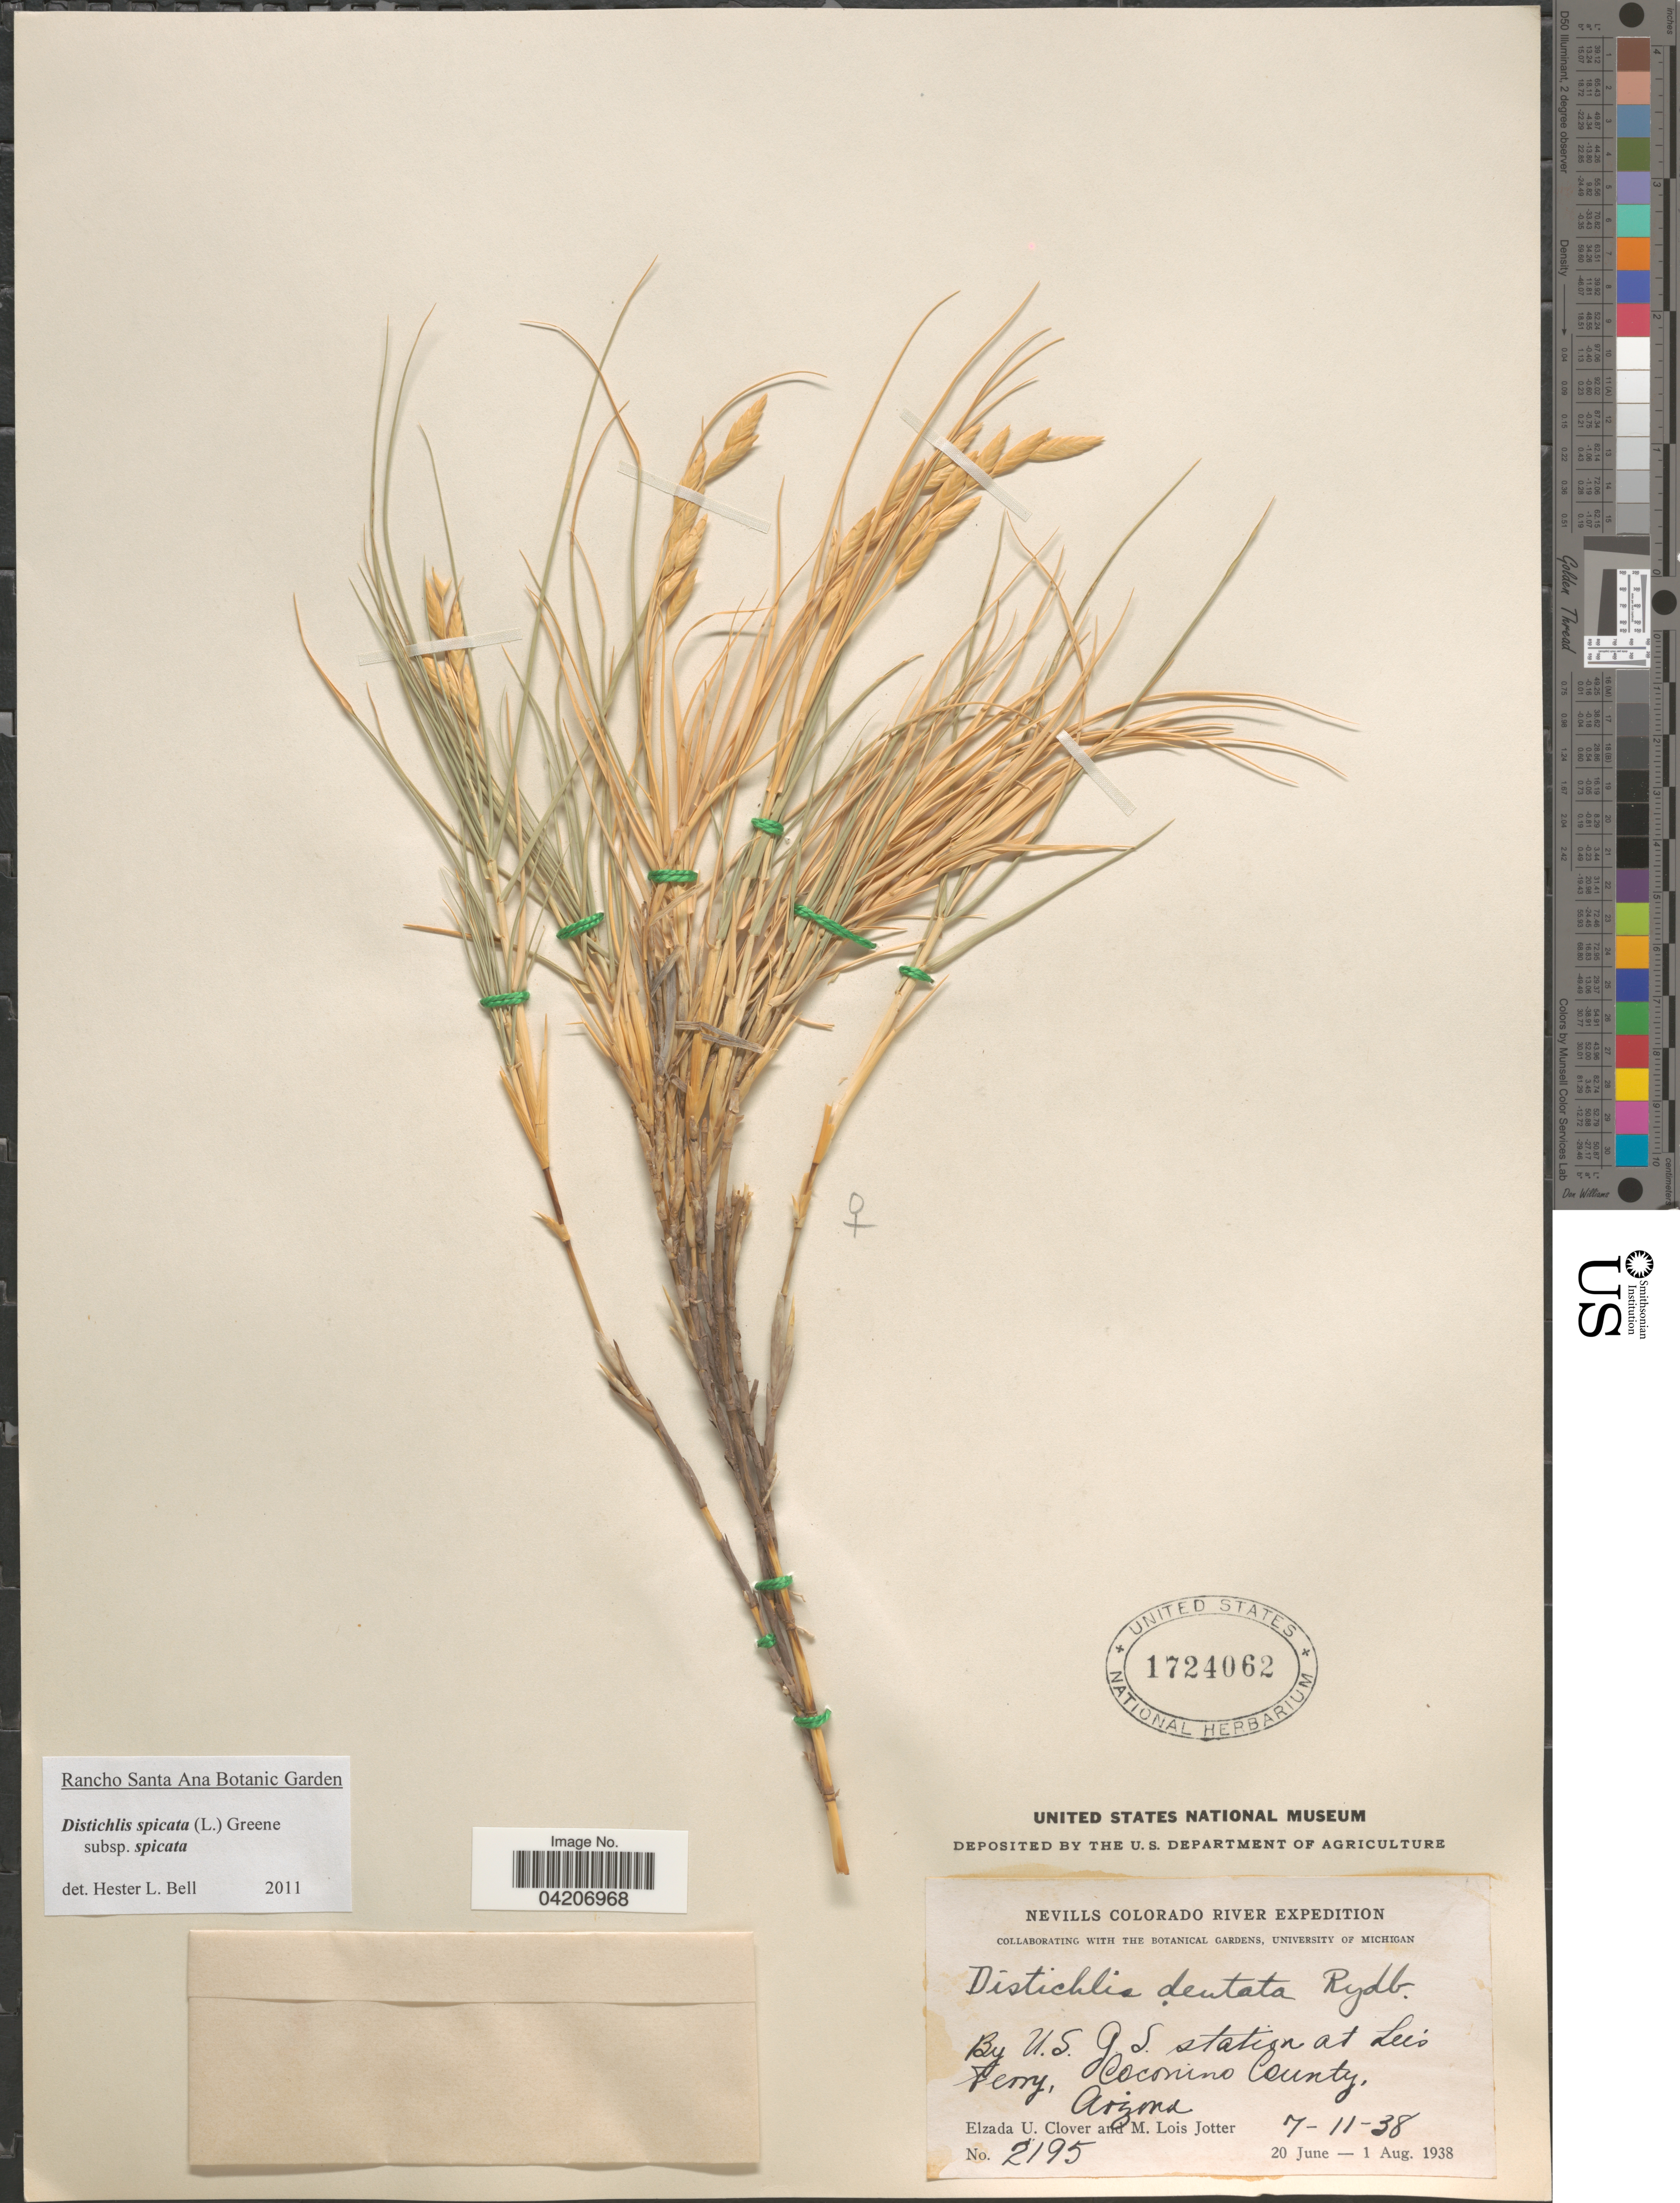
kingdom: Plantae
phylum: Tracheophyta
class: Liliopsida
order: Poales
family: Poaceae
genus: Distichlis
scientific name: Distichlis spicata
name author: (L.) Greene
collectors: E. U. Clover & M. Jotter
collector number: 2195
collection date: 1938-07-11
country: United States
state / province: Arizona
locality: Nevills Colorado River Expedition. By U.S. G.S. station at Lee's Ferry, Coconino County.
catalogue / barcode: US 1724062